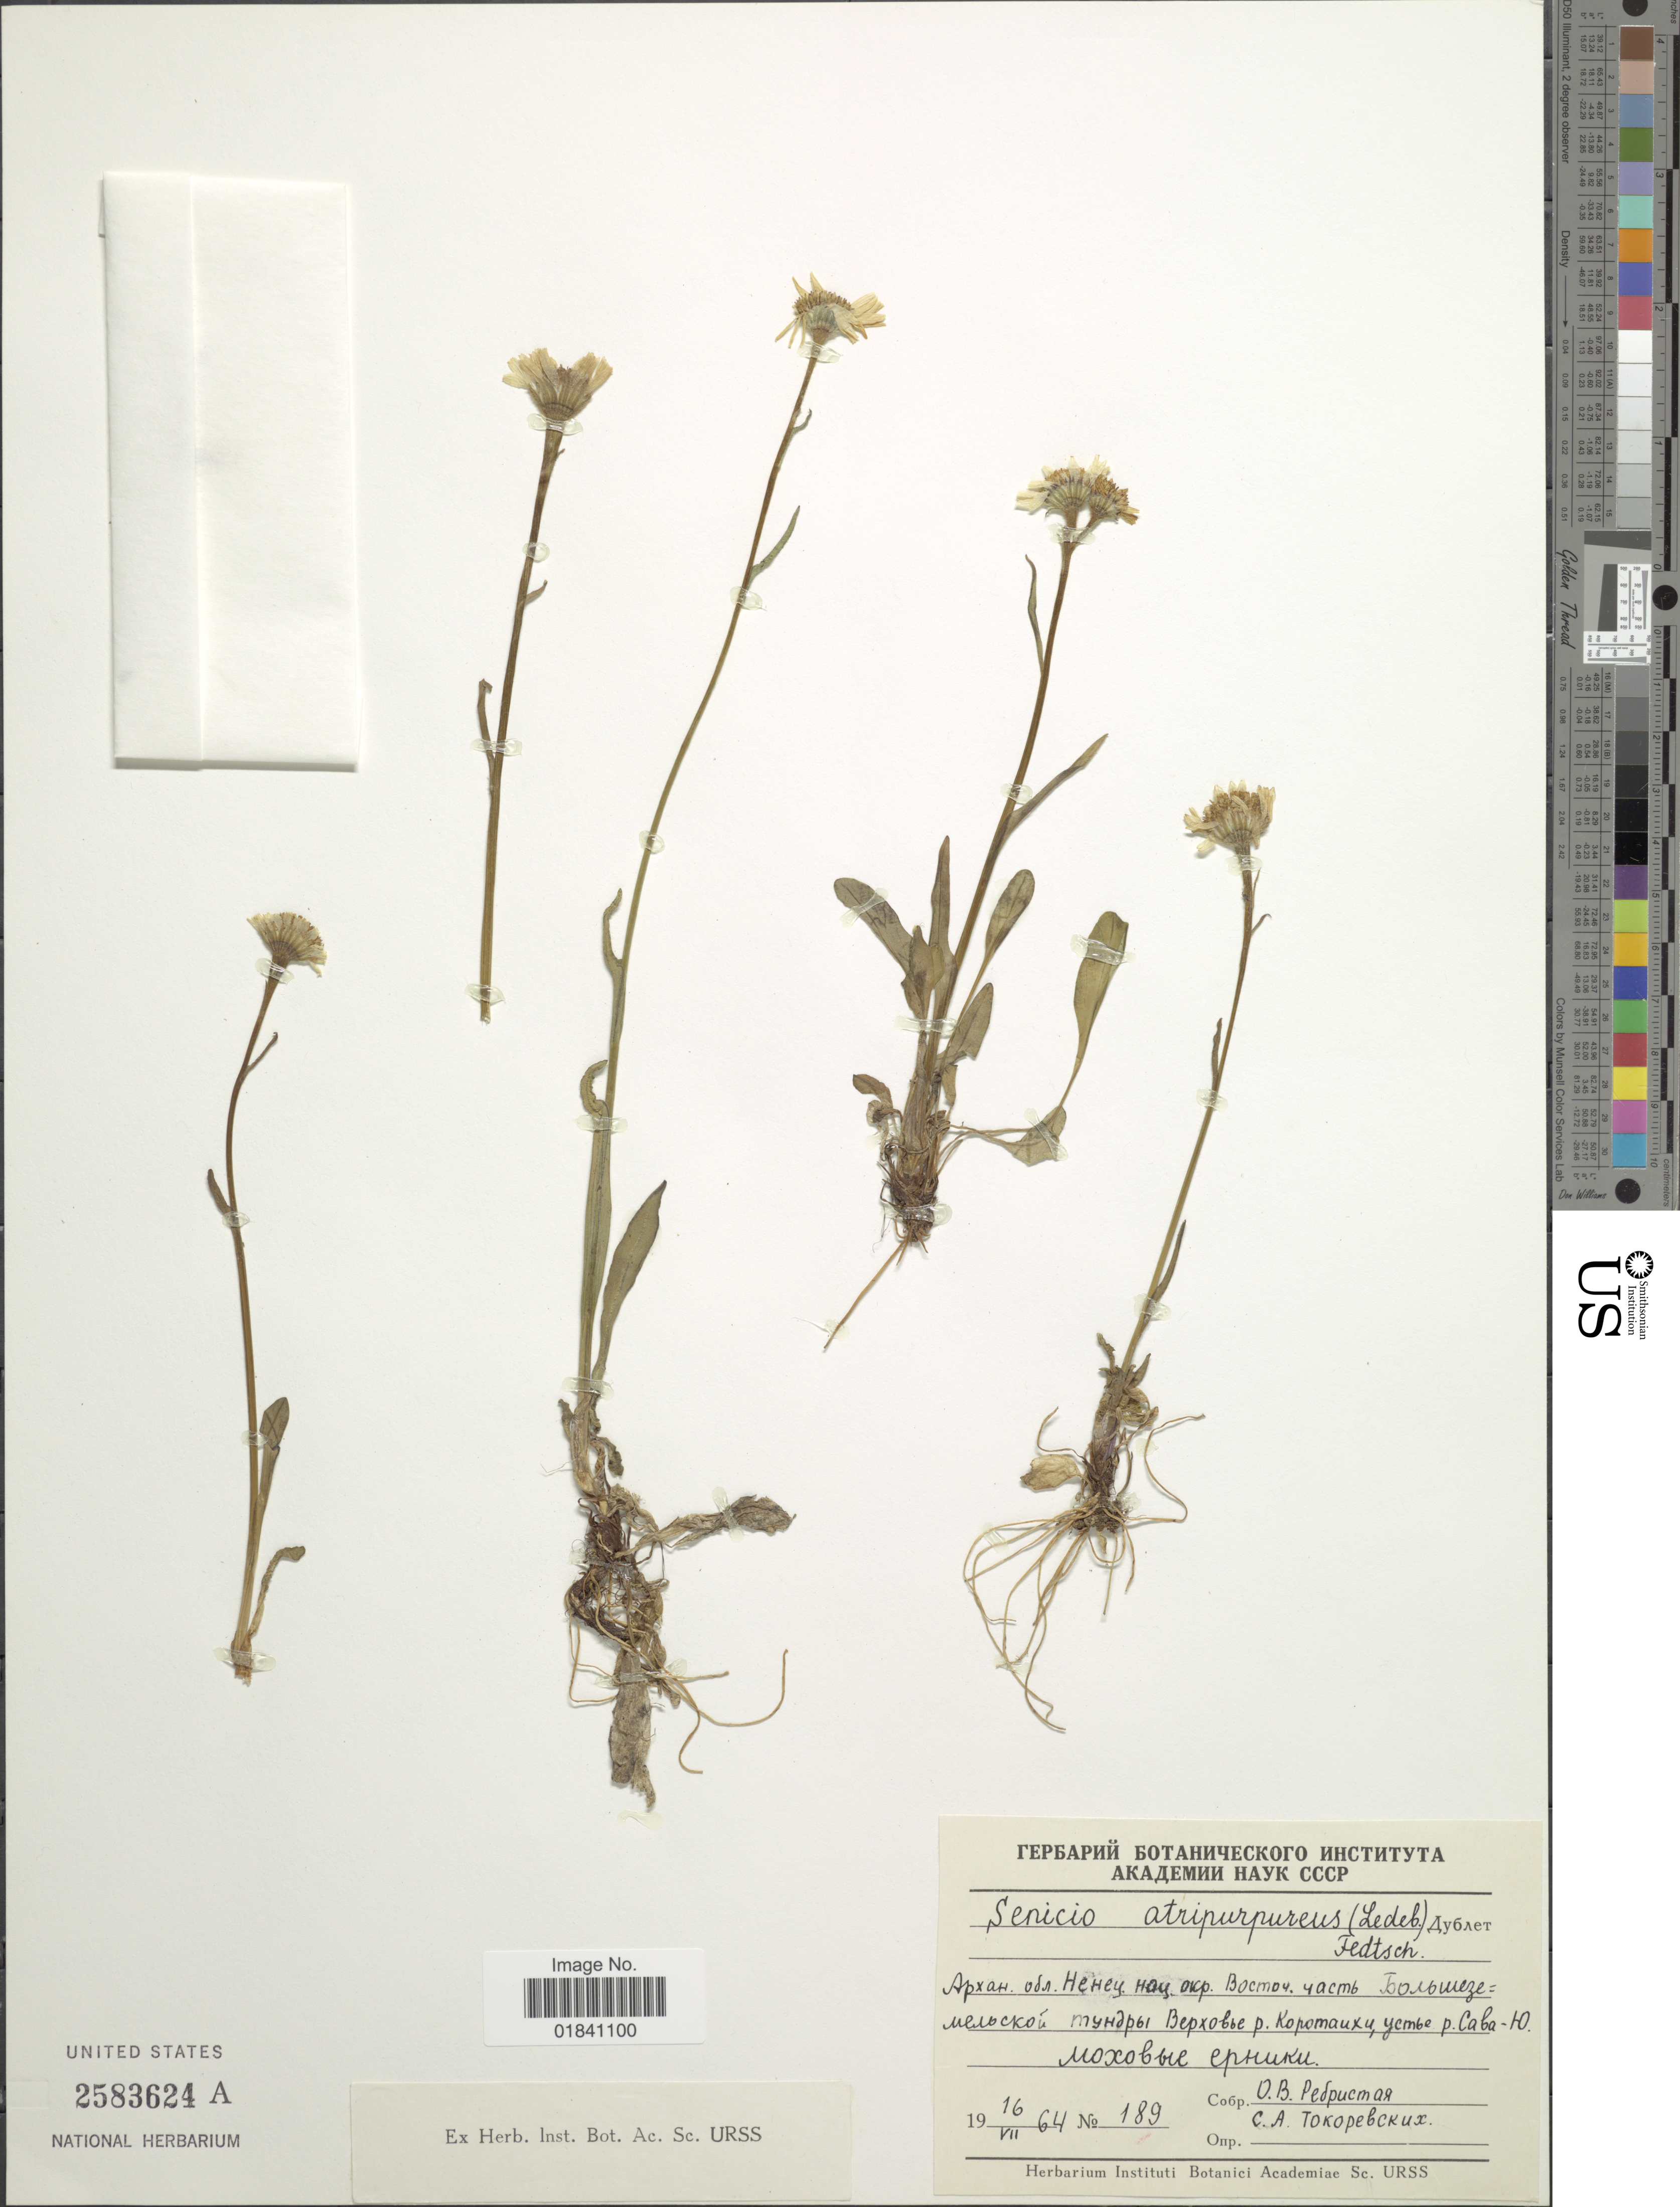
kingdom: Plantae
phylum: Tracheophyta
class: Magnoliopsida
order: Asterales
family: Asteraceae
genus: Senecio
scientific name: Senecio atropurpureus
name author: (Ledeb.) B. Fedtsch.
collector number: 189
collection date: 1964-07-16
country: U.S.S.R.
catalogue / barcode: US 2583624A